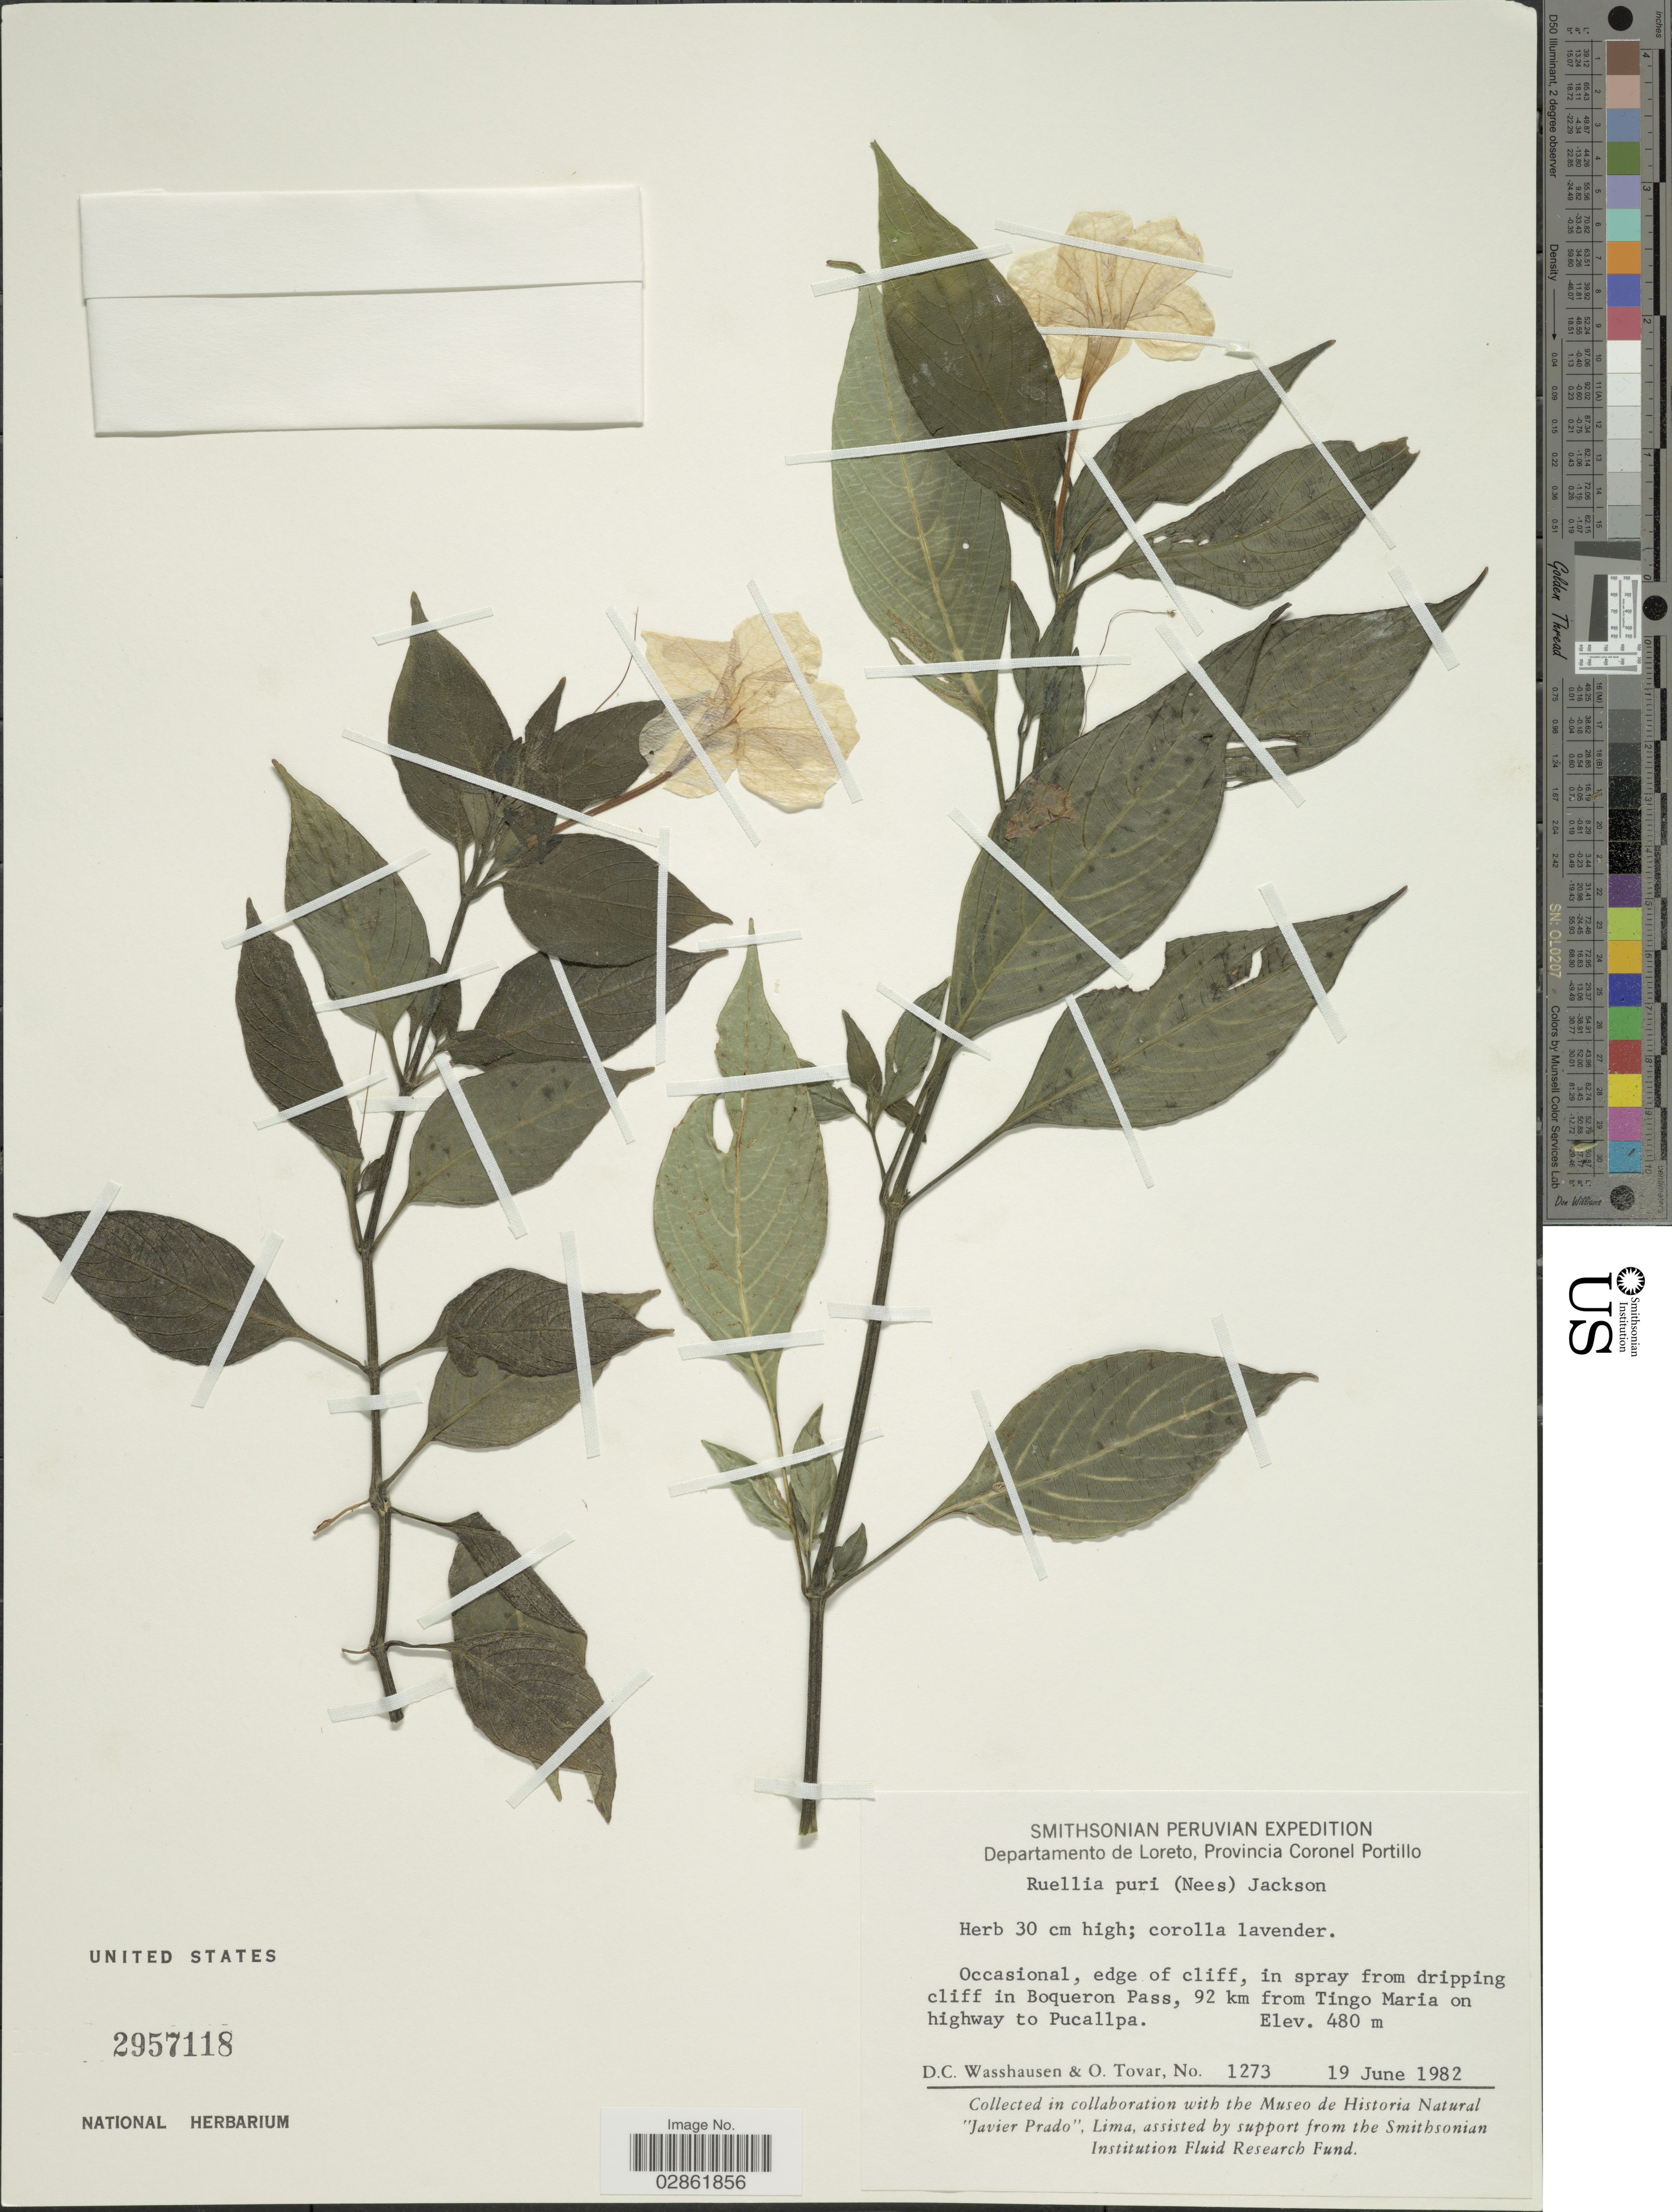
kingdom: Plantae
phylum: Tracheophyta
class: Magnoliopsida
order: Lamiales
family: Acanthaceae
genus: Ruellia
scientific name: Ruellia puri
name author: Mart. ex Nees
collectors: D. C. Wasshausen & Ó. Tovar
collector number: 1273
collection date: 1982-06-19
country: Peru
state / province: Loreto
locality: Departamento de Loreto, Provincia Coronel Portillo, Occasional, edge of cliff, in spray from dripping cliff in Boqueron Pass, 92 km from Tingo Maria on highway to Pucallpa.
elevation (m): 480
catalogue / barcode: US 2957118